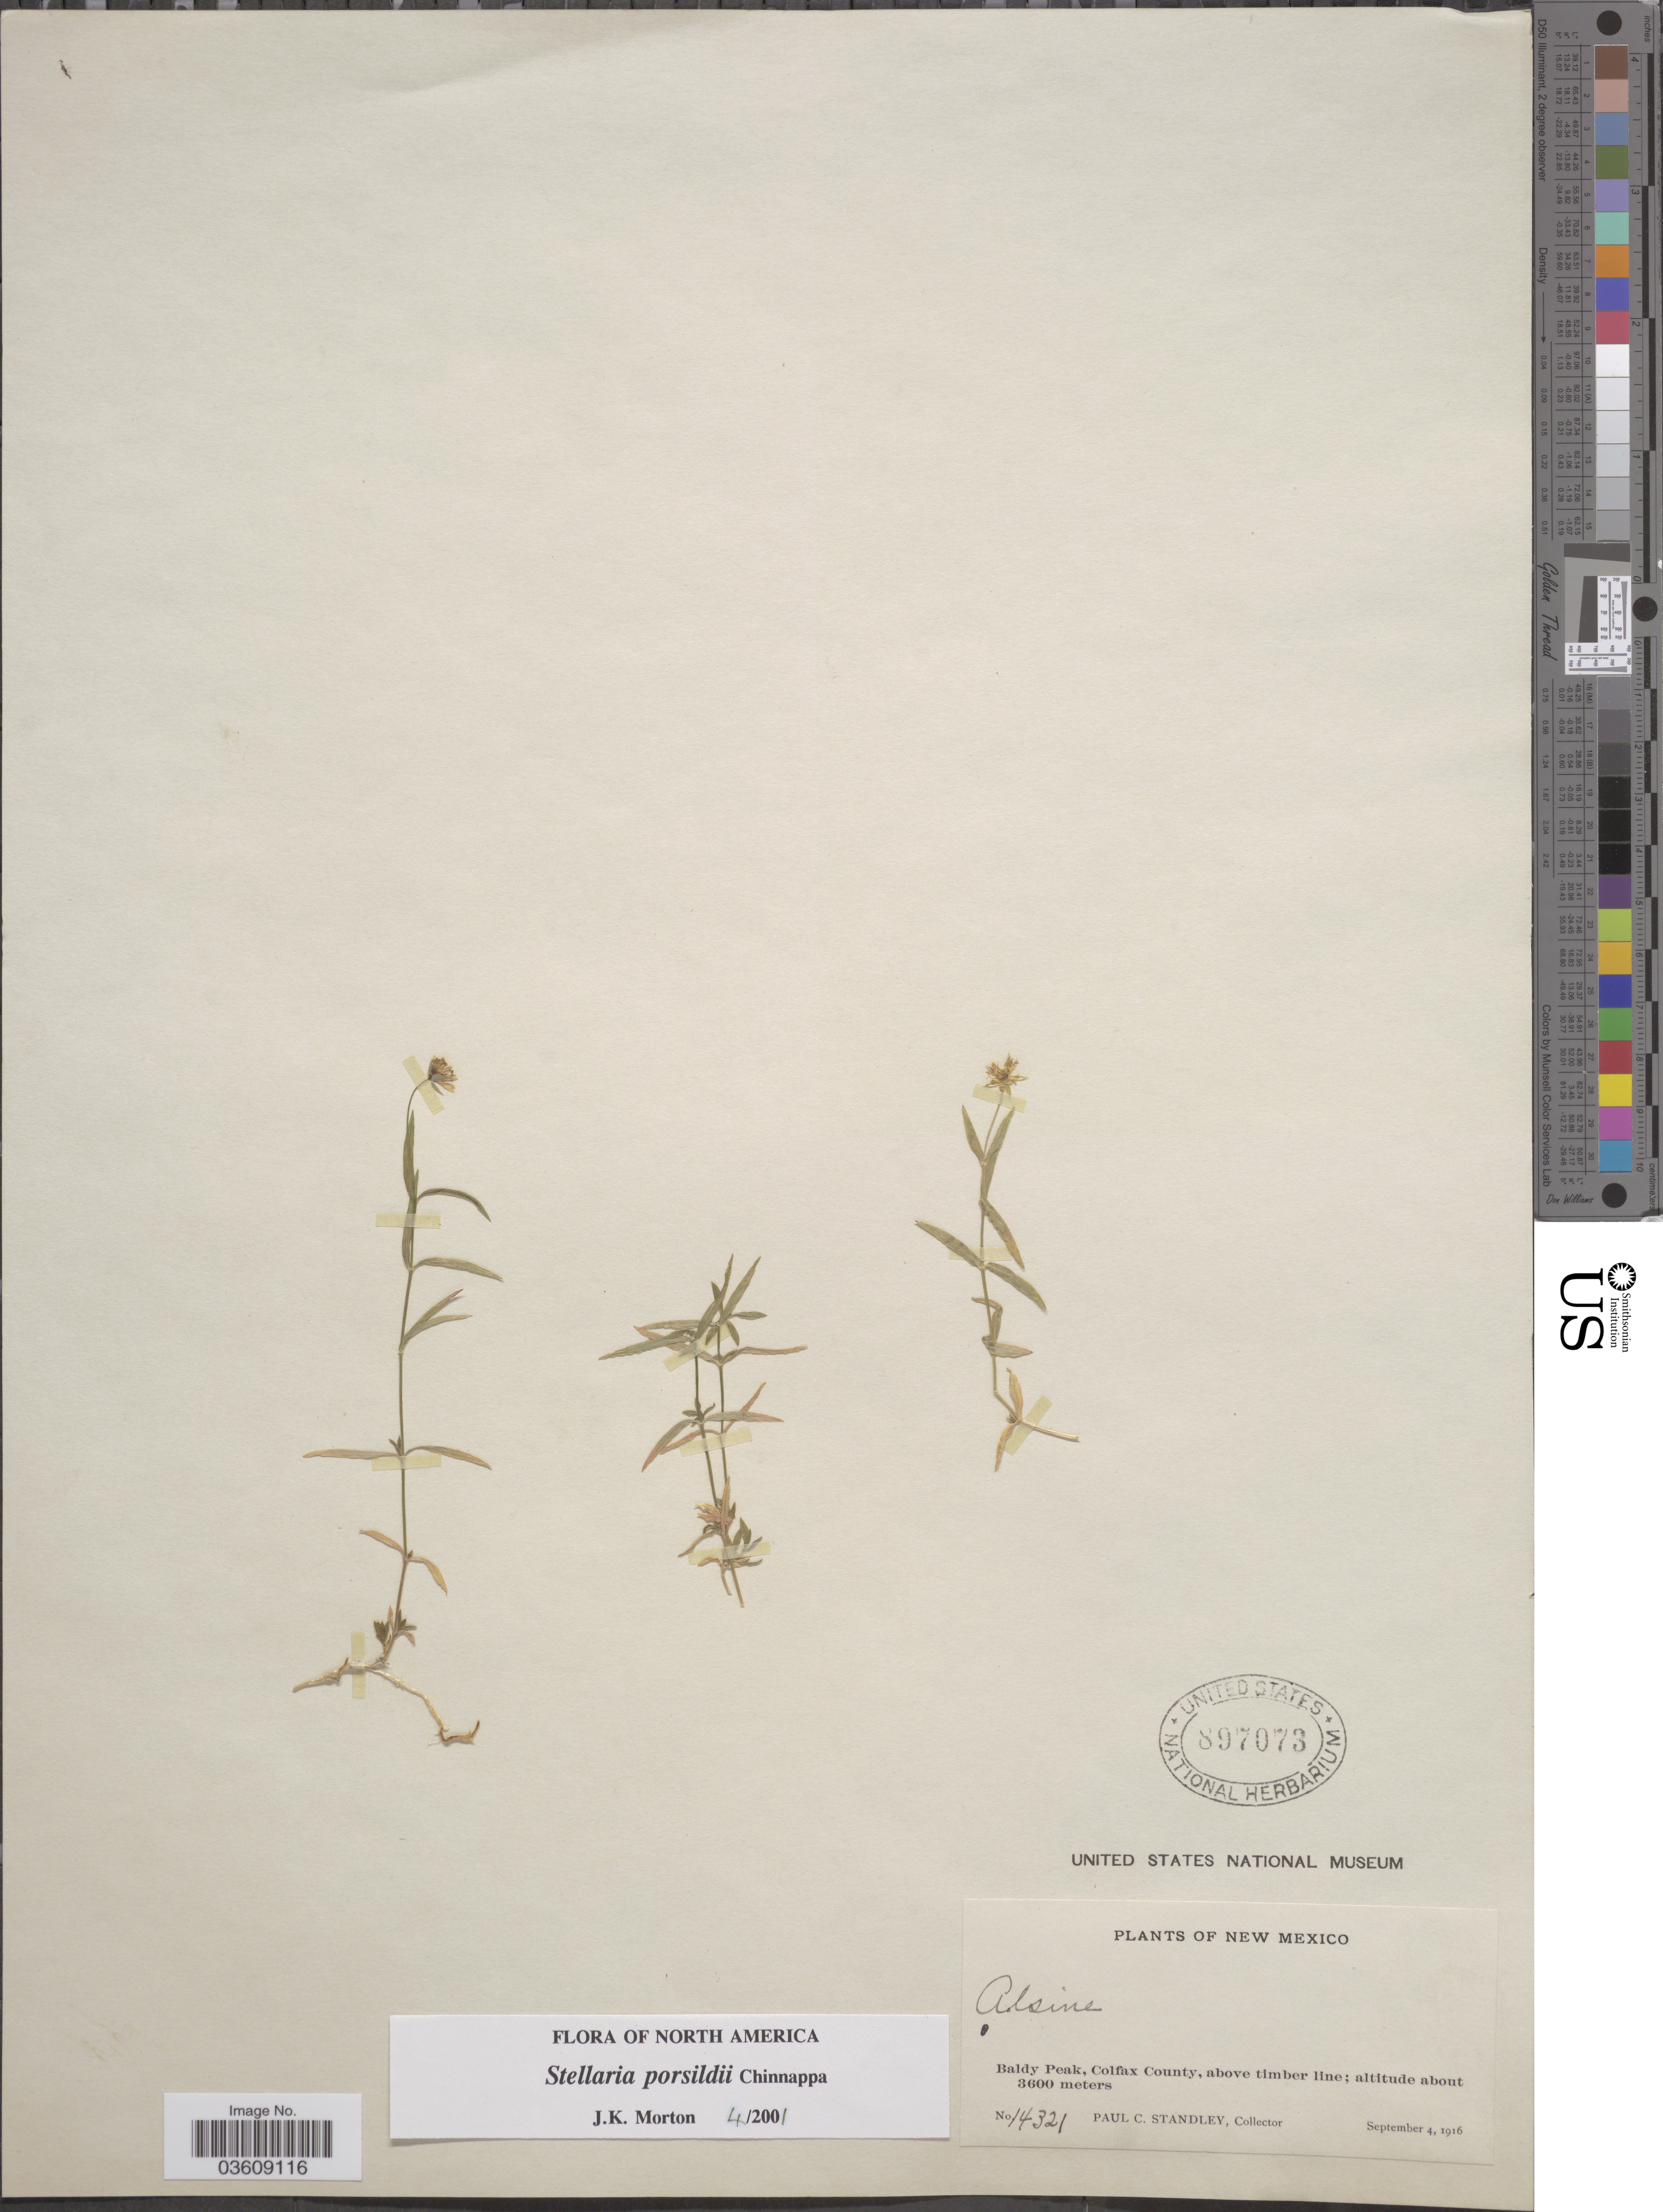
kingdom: Plantae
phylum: Tracheophyta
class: Magnoliopsida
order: Caryophyllales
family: Caryophyllaceae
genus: Stellaria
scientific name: Stellaria porsildii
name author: Chinnappa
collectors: P. C. Standley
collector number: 14321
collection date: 1916-09-04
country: United States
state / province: New Mexico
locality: Baldy Peak, Colfax County, above timber line.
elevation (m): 3600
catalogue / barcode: US 897073